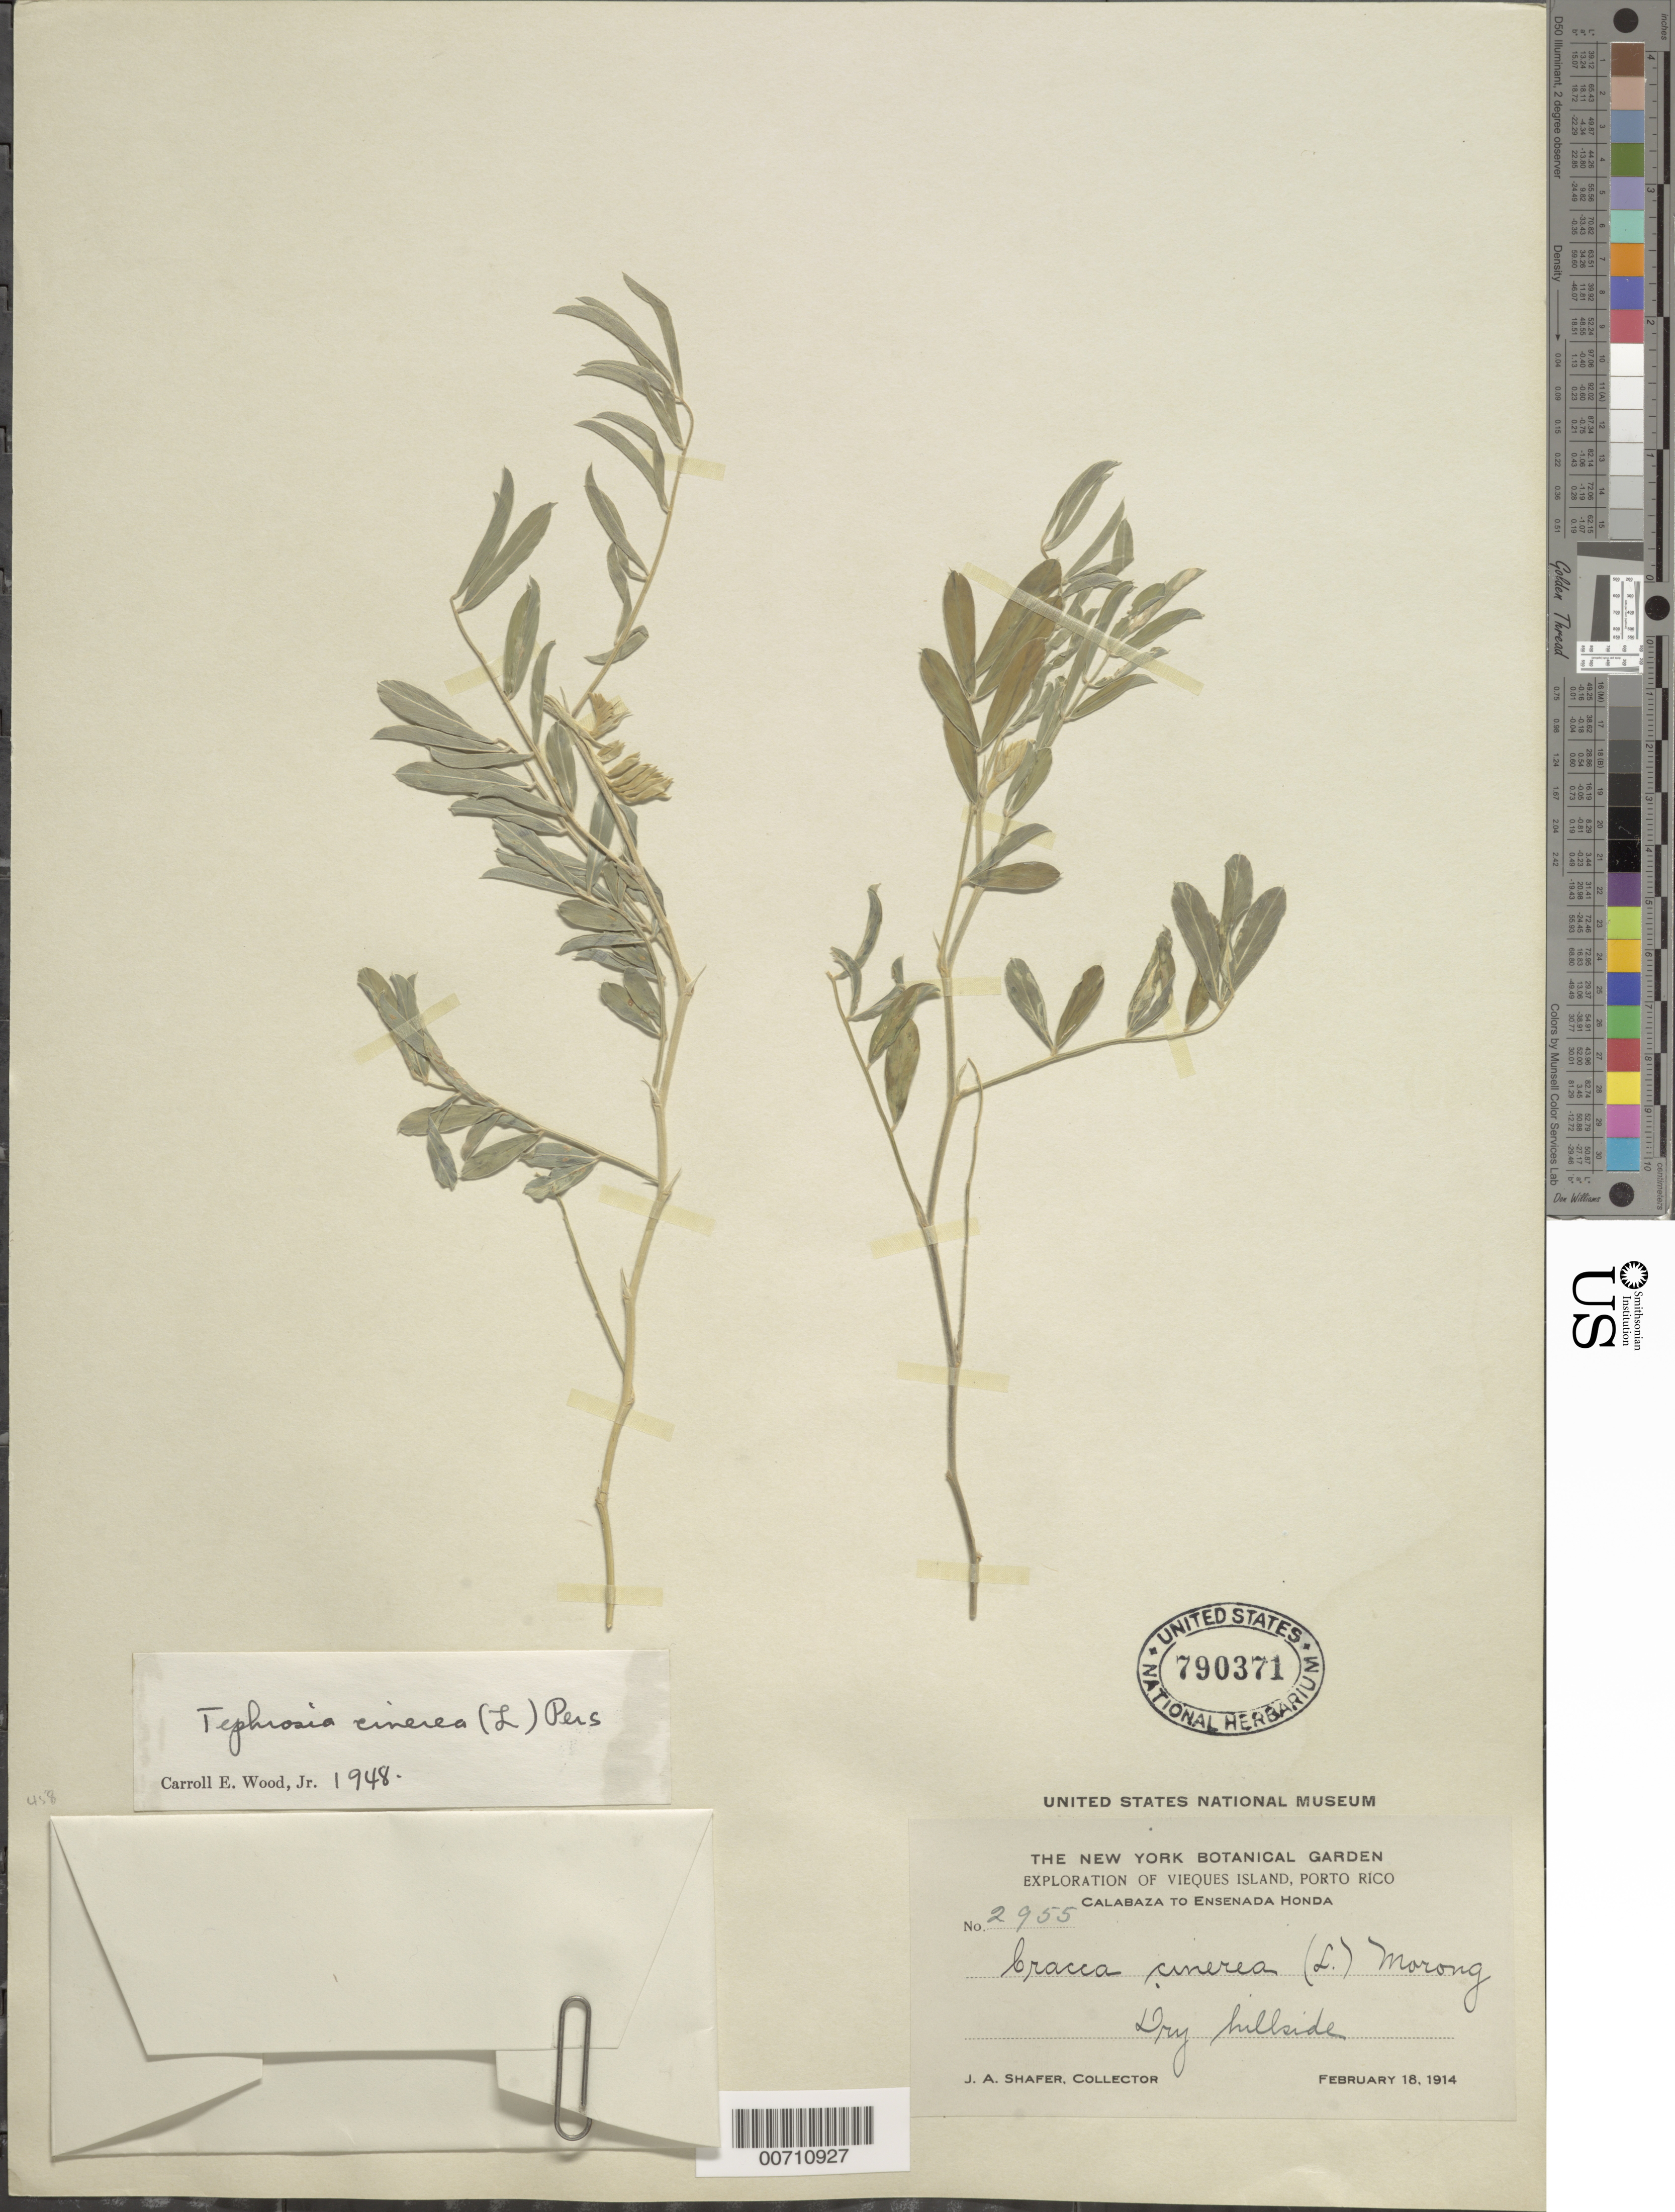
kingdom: Plantae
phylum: Tracheophyta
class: Magnoliopsida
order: Fabales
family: Fabaceae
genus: Tephrosia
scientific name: Tephrosia cinerea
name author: (L.) Pers.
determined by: Wood, C. E., Jr.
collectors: J. A. Shafer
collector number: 2955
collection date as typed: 18 Feb 1914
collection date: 1914-02-18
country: Puerto Rico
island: Vieques Island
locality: Clabaza to Ensenada Honda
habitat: Dry hillside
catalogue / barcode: US 790371